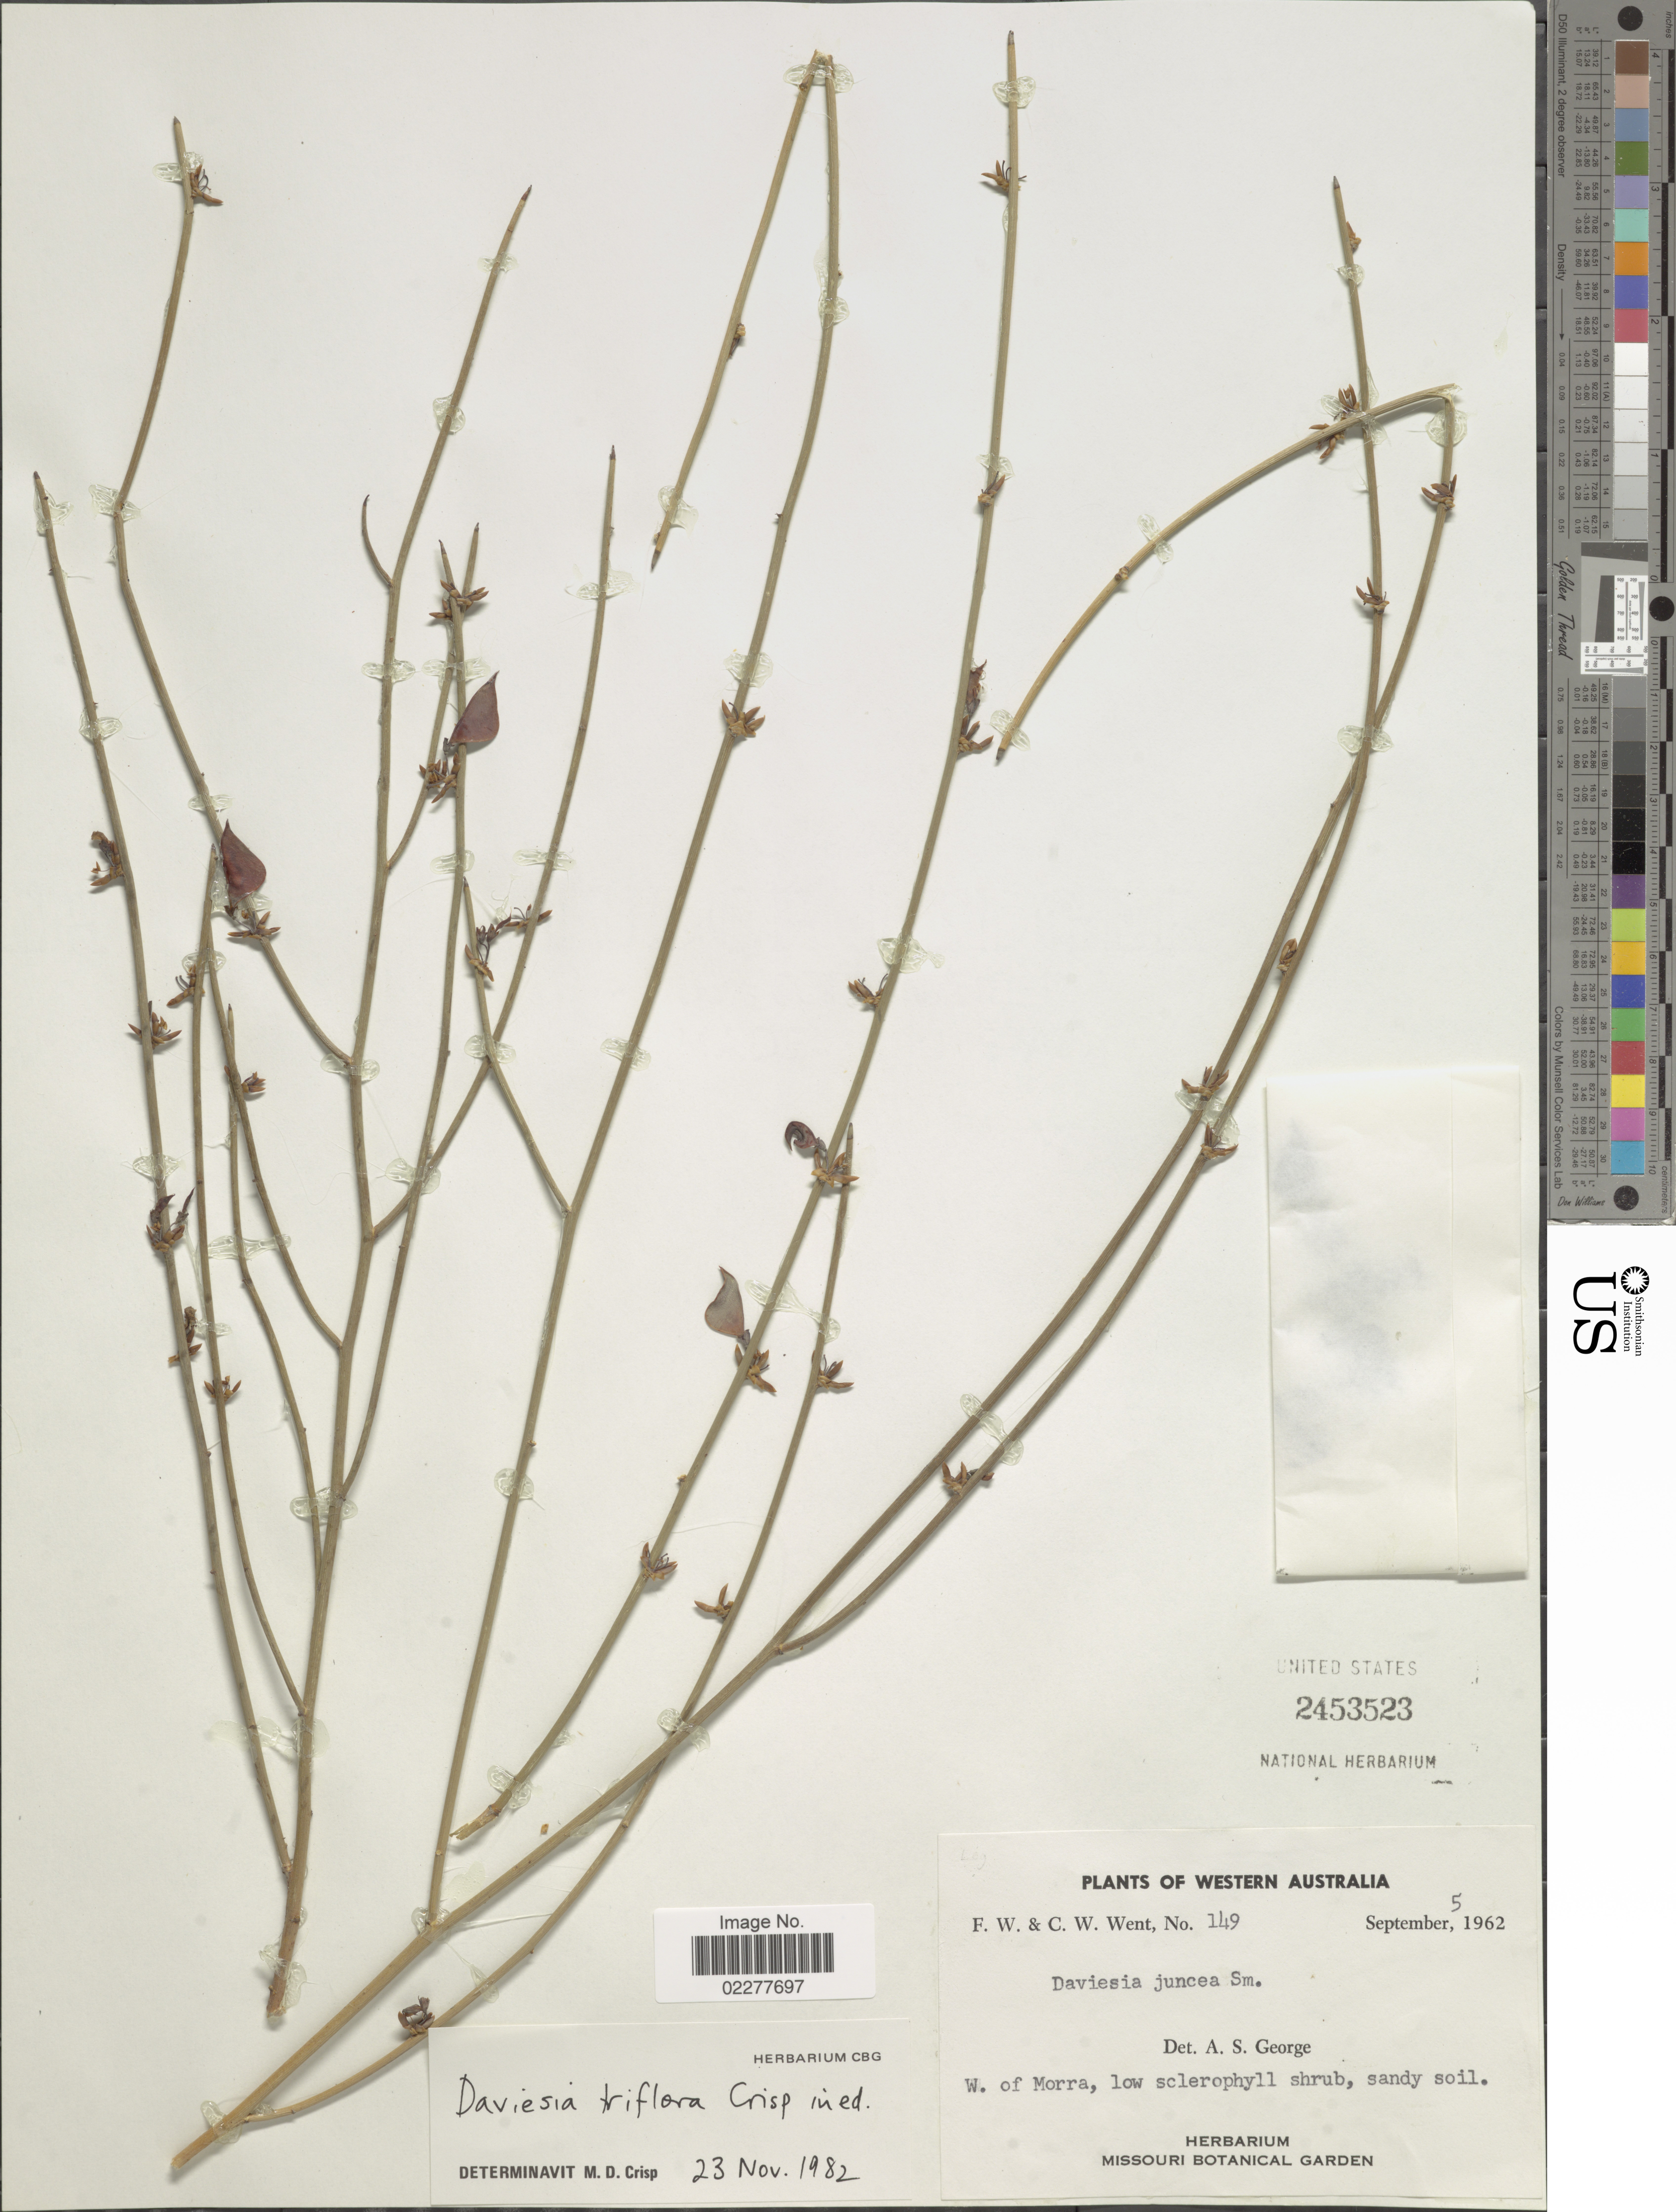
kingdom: Plantae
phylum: Tracheophyta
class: Magnoliopsida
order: Fabales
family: Fabaceae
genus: Daviesia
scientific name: Daviesia triflora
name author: Crisp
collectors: F. W. Went & C. W. Went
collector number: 149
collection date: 1962-09-05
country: Australia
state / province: Western Australia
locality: W, of Morra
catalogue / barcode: US 2453523